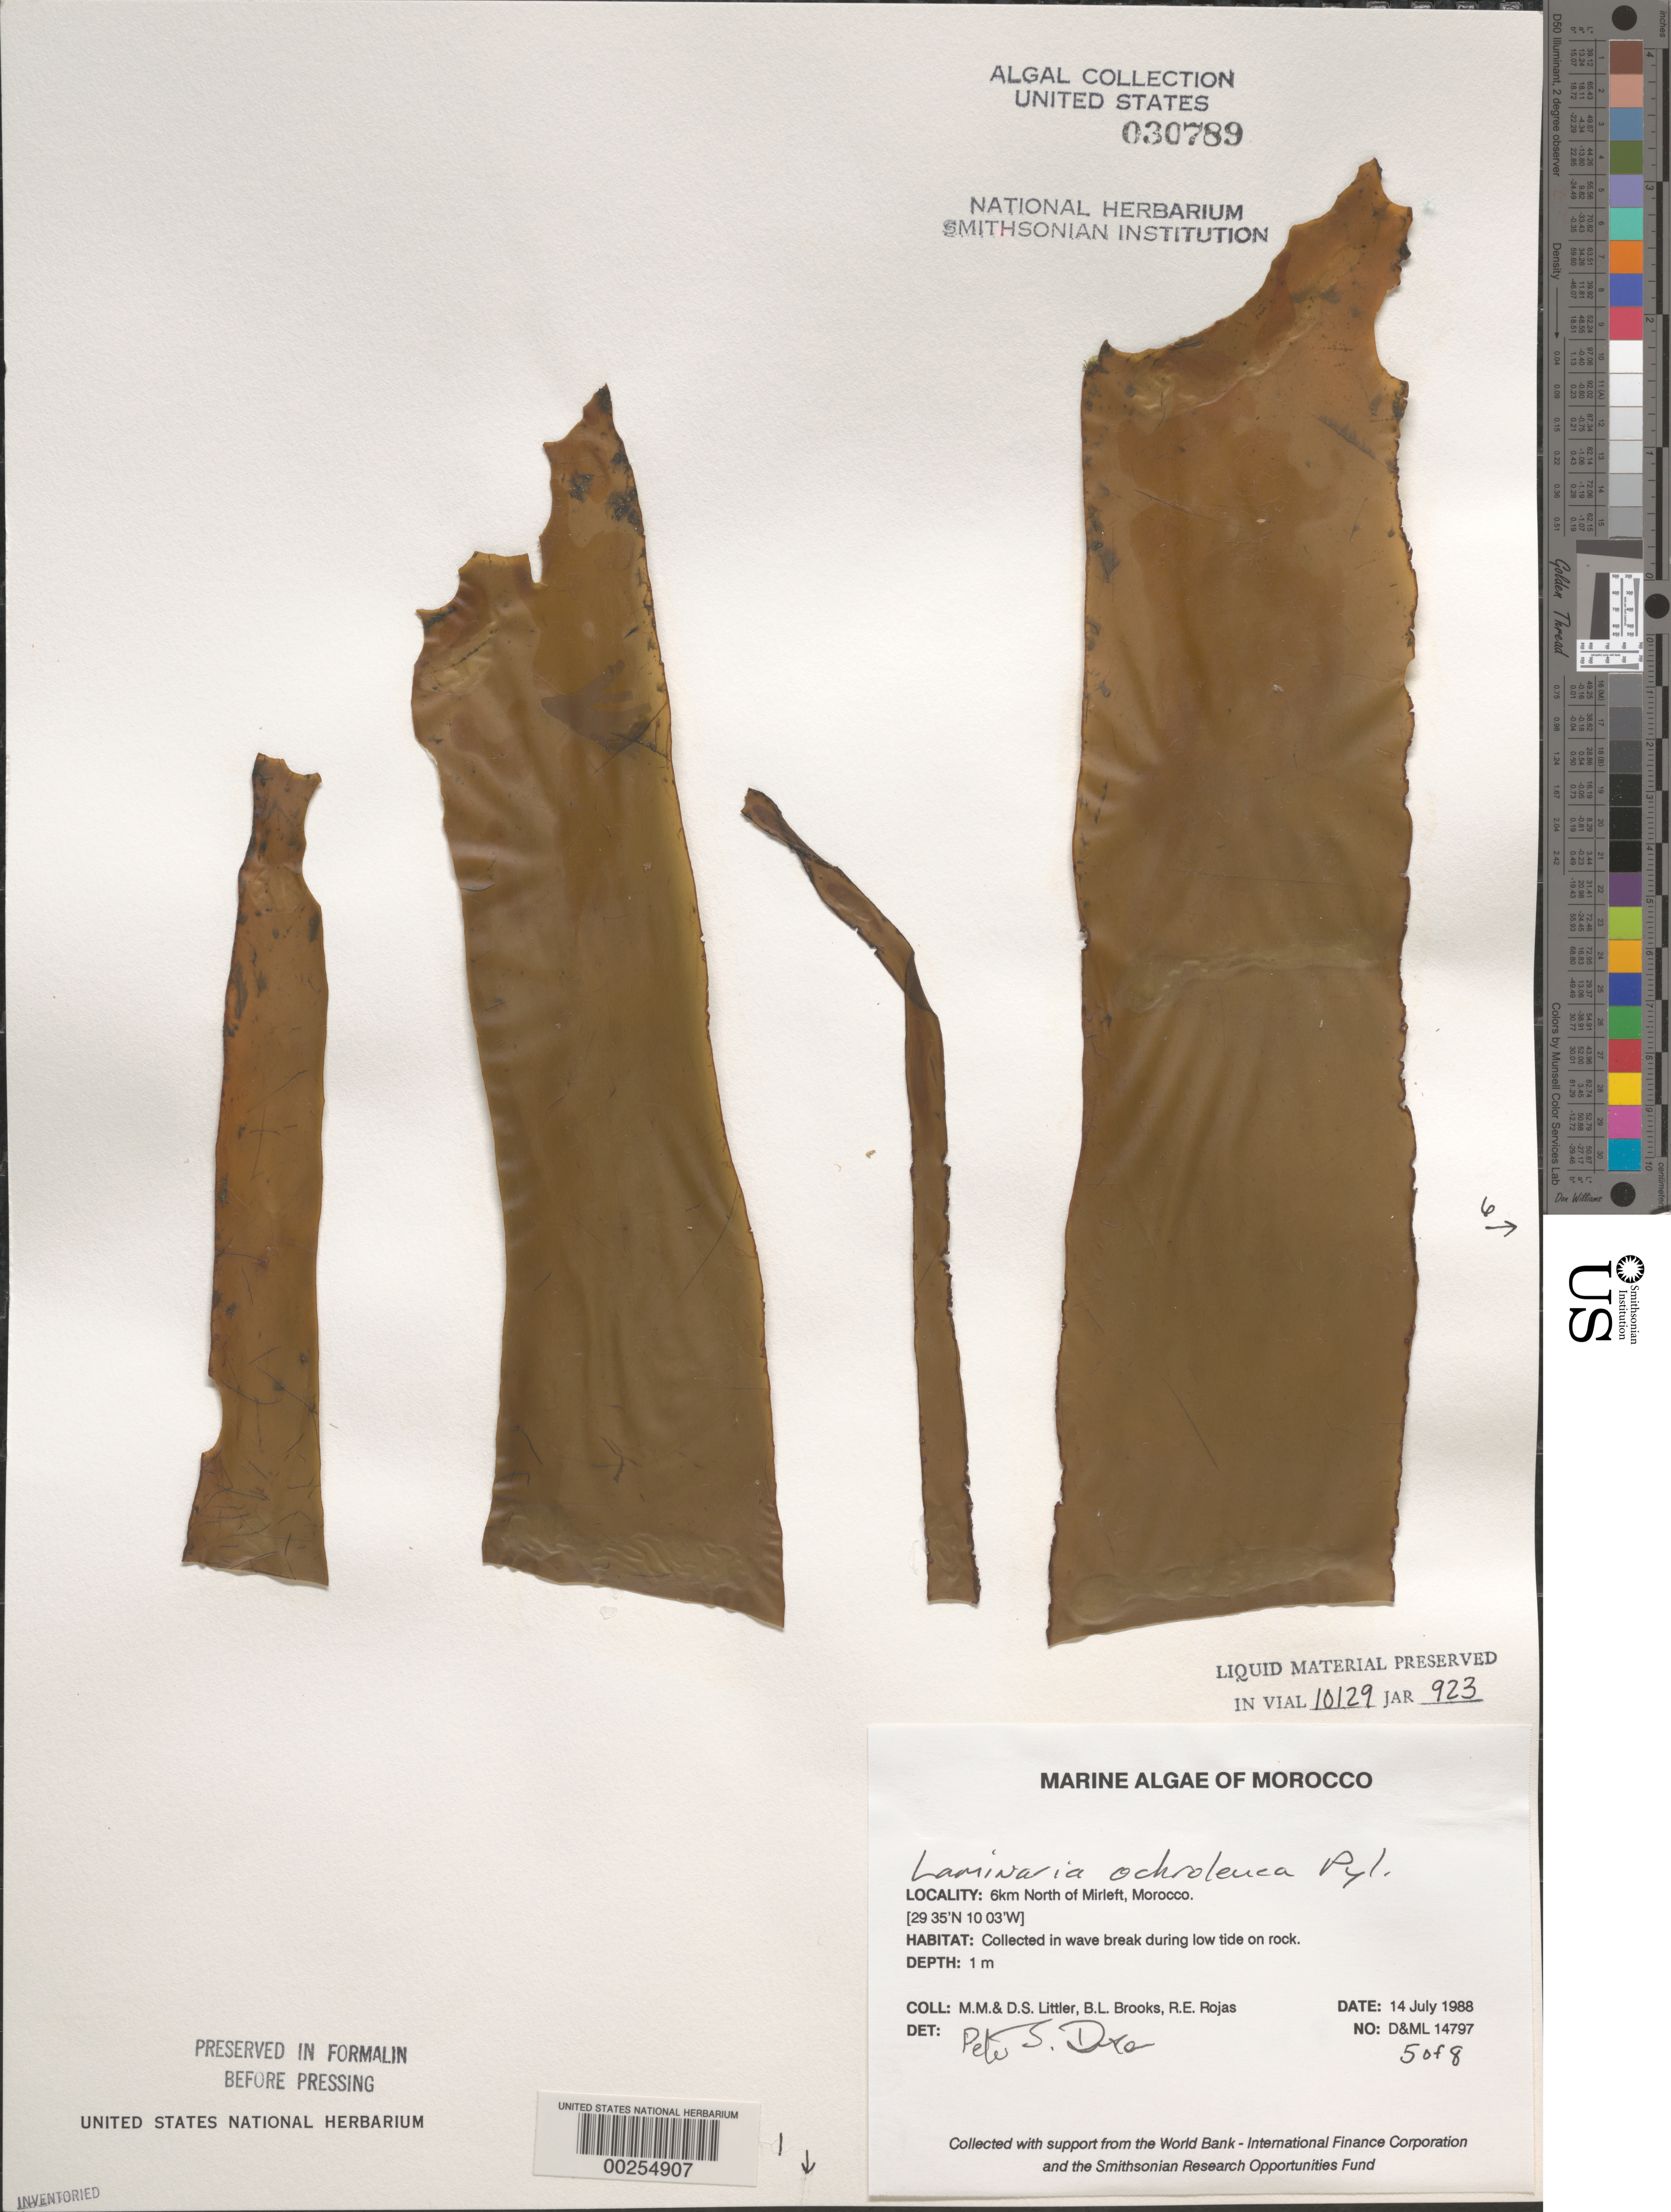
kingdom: Chromista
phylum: Ochrophyta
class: Phaeophyceae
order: Laminariales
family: Laminariaceae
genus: Laminaria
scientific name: Laminaria ochroleuca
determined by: Dixon, P. S.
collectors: M. M. Littler, D. S. Littler, B. Brooks & R. Rojas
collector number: D&ML 14797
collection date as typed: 14 Jul 1988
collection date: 1988-07-14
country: Morocco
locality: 6 km north of Mirleft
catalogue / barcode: US 30789